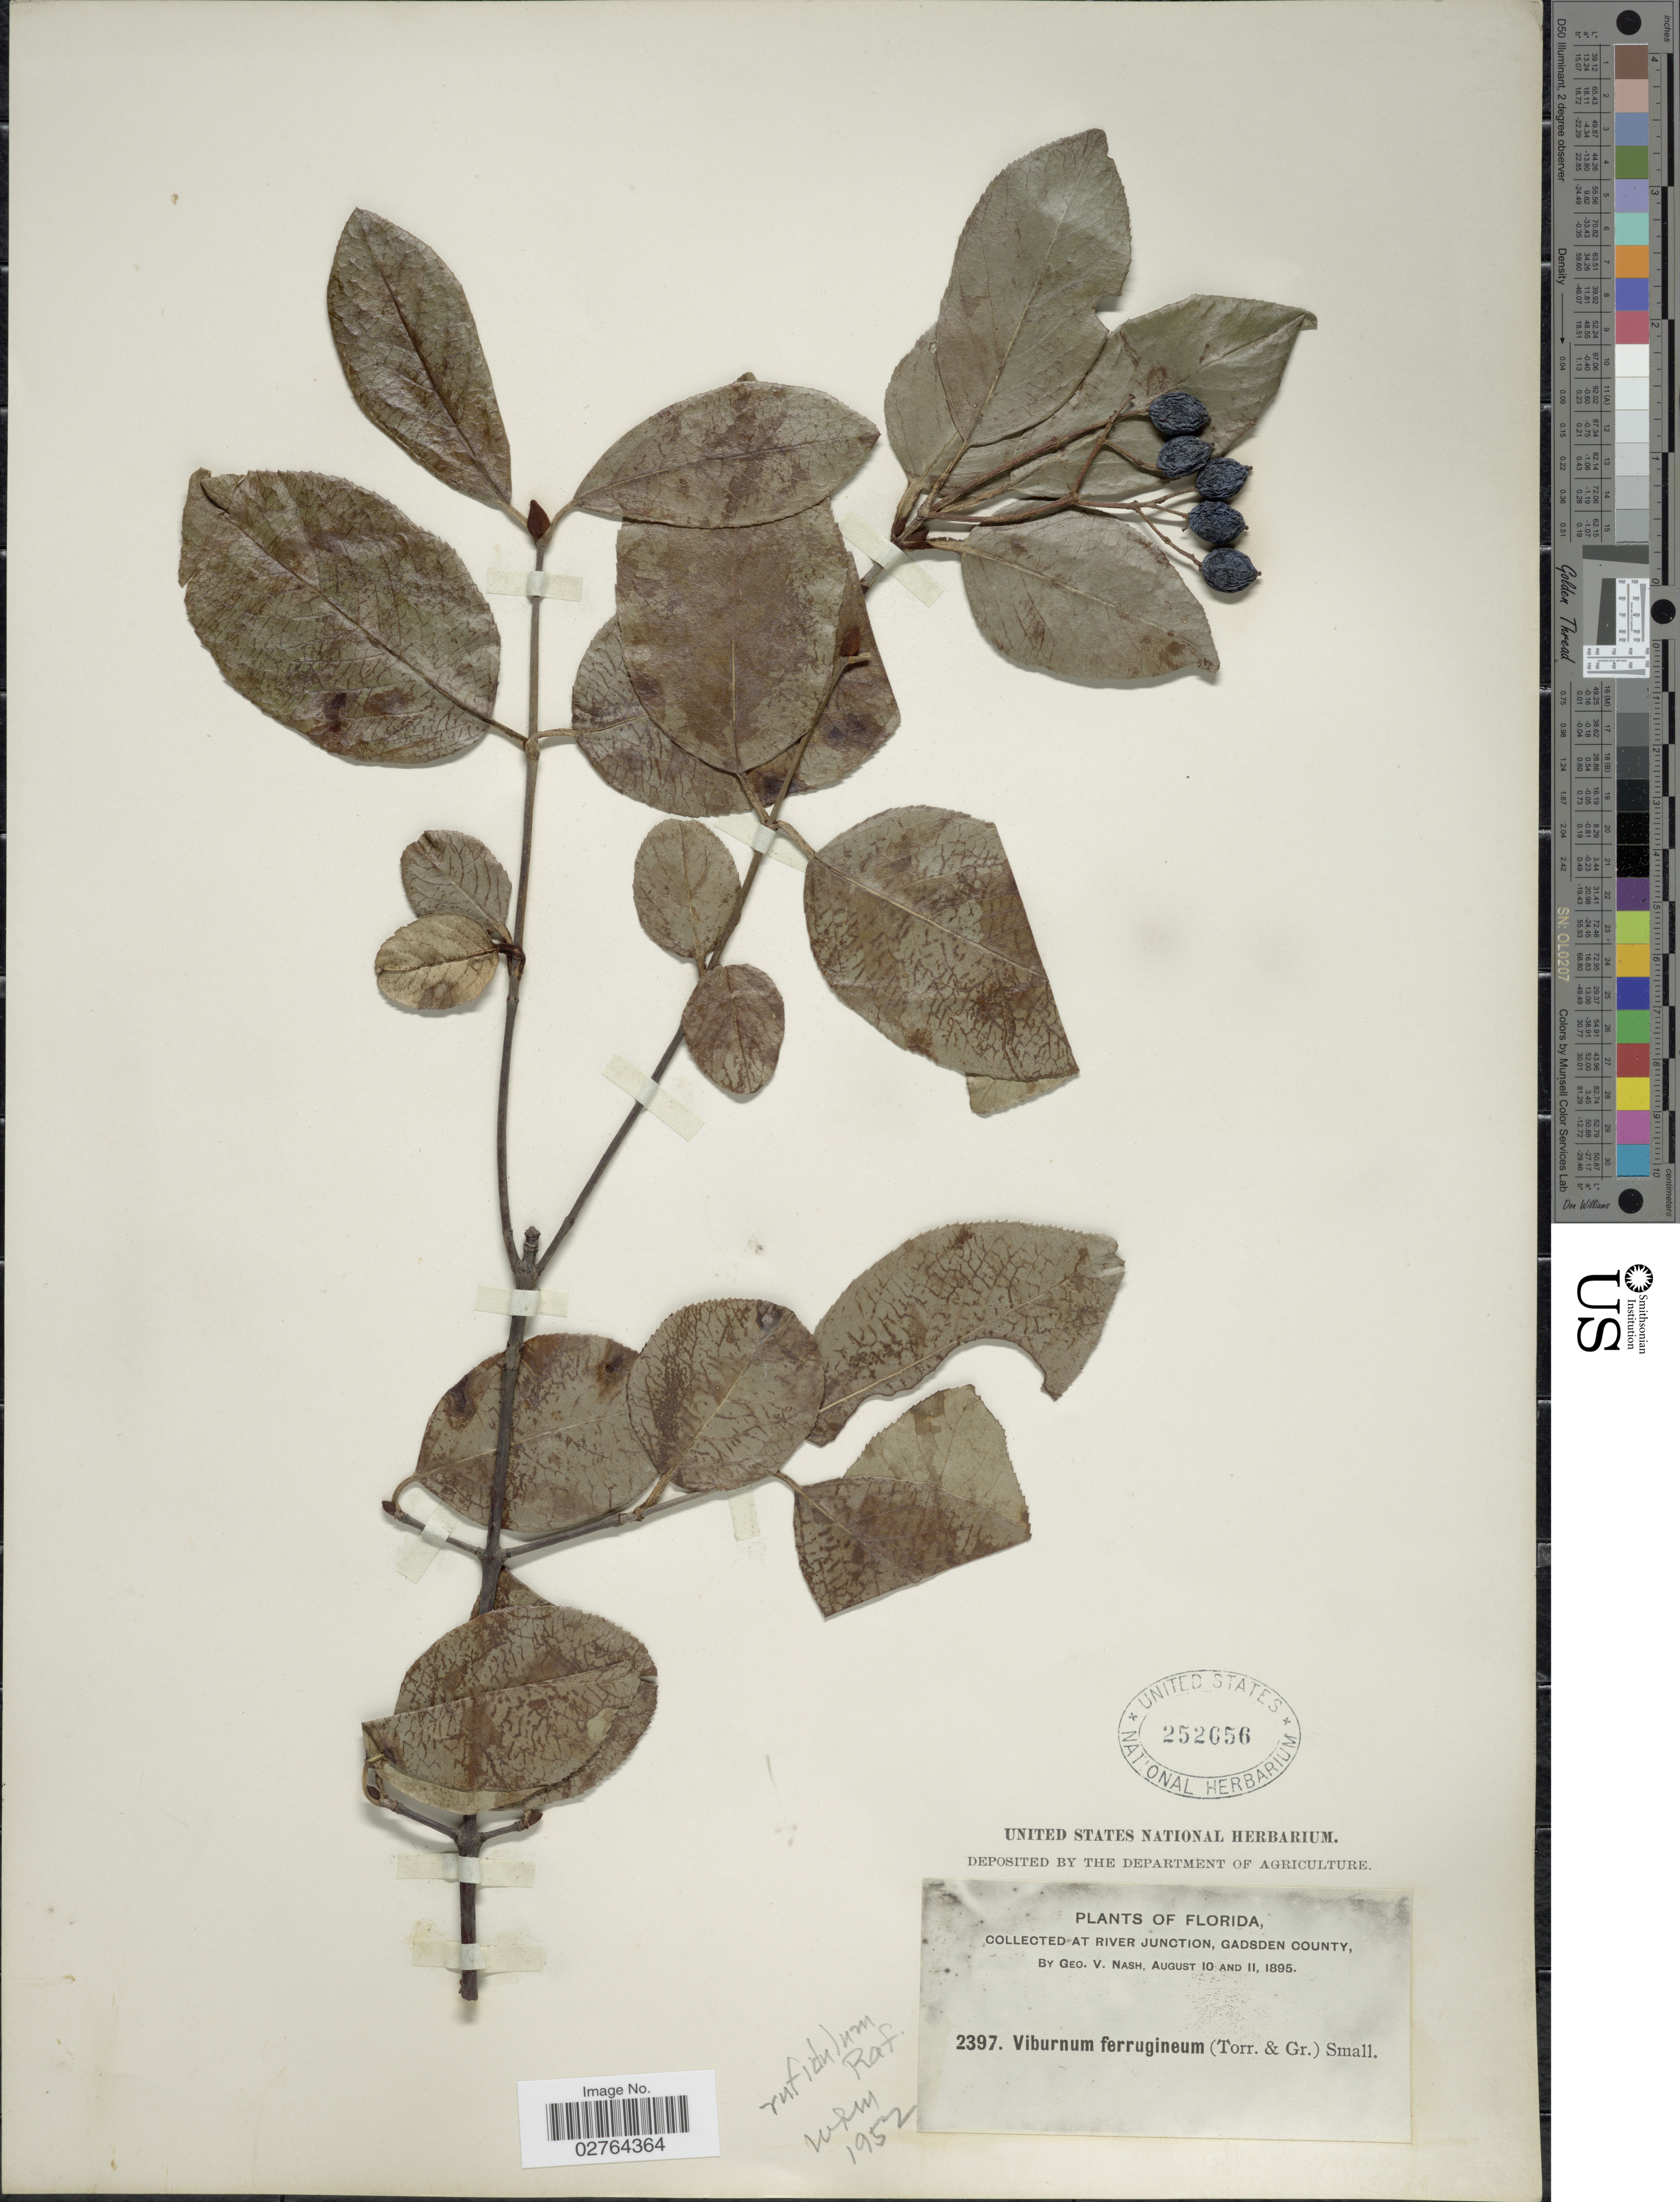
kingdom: Plantae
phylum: Tracheophyta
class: Magnoliopsida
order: Dipsacales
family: Viburnaceae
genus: Viburnum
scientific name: Viburnum rufidulum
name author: Raf.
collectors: G. V. Nash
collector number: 2397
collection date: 1895-08-10/1895-08-11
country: United States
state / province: Florida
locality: River junction, Gadsden County.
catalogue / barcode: US 252656